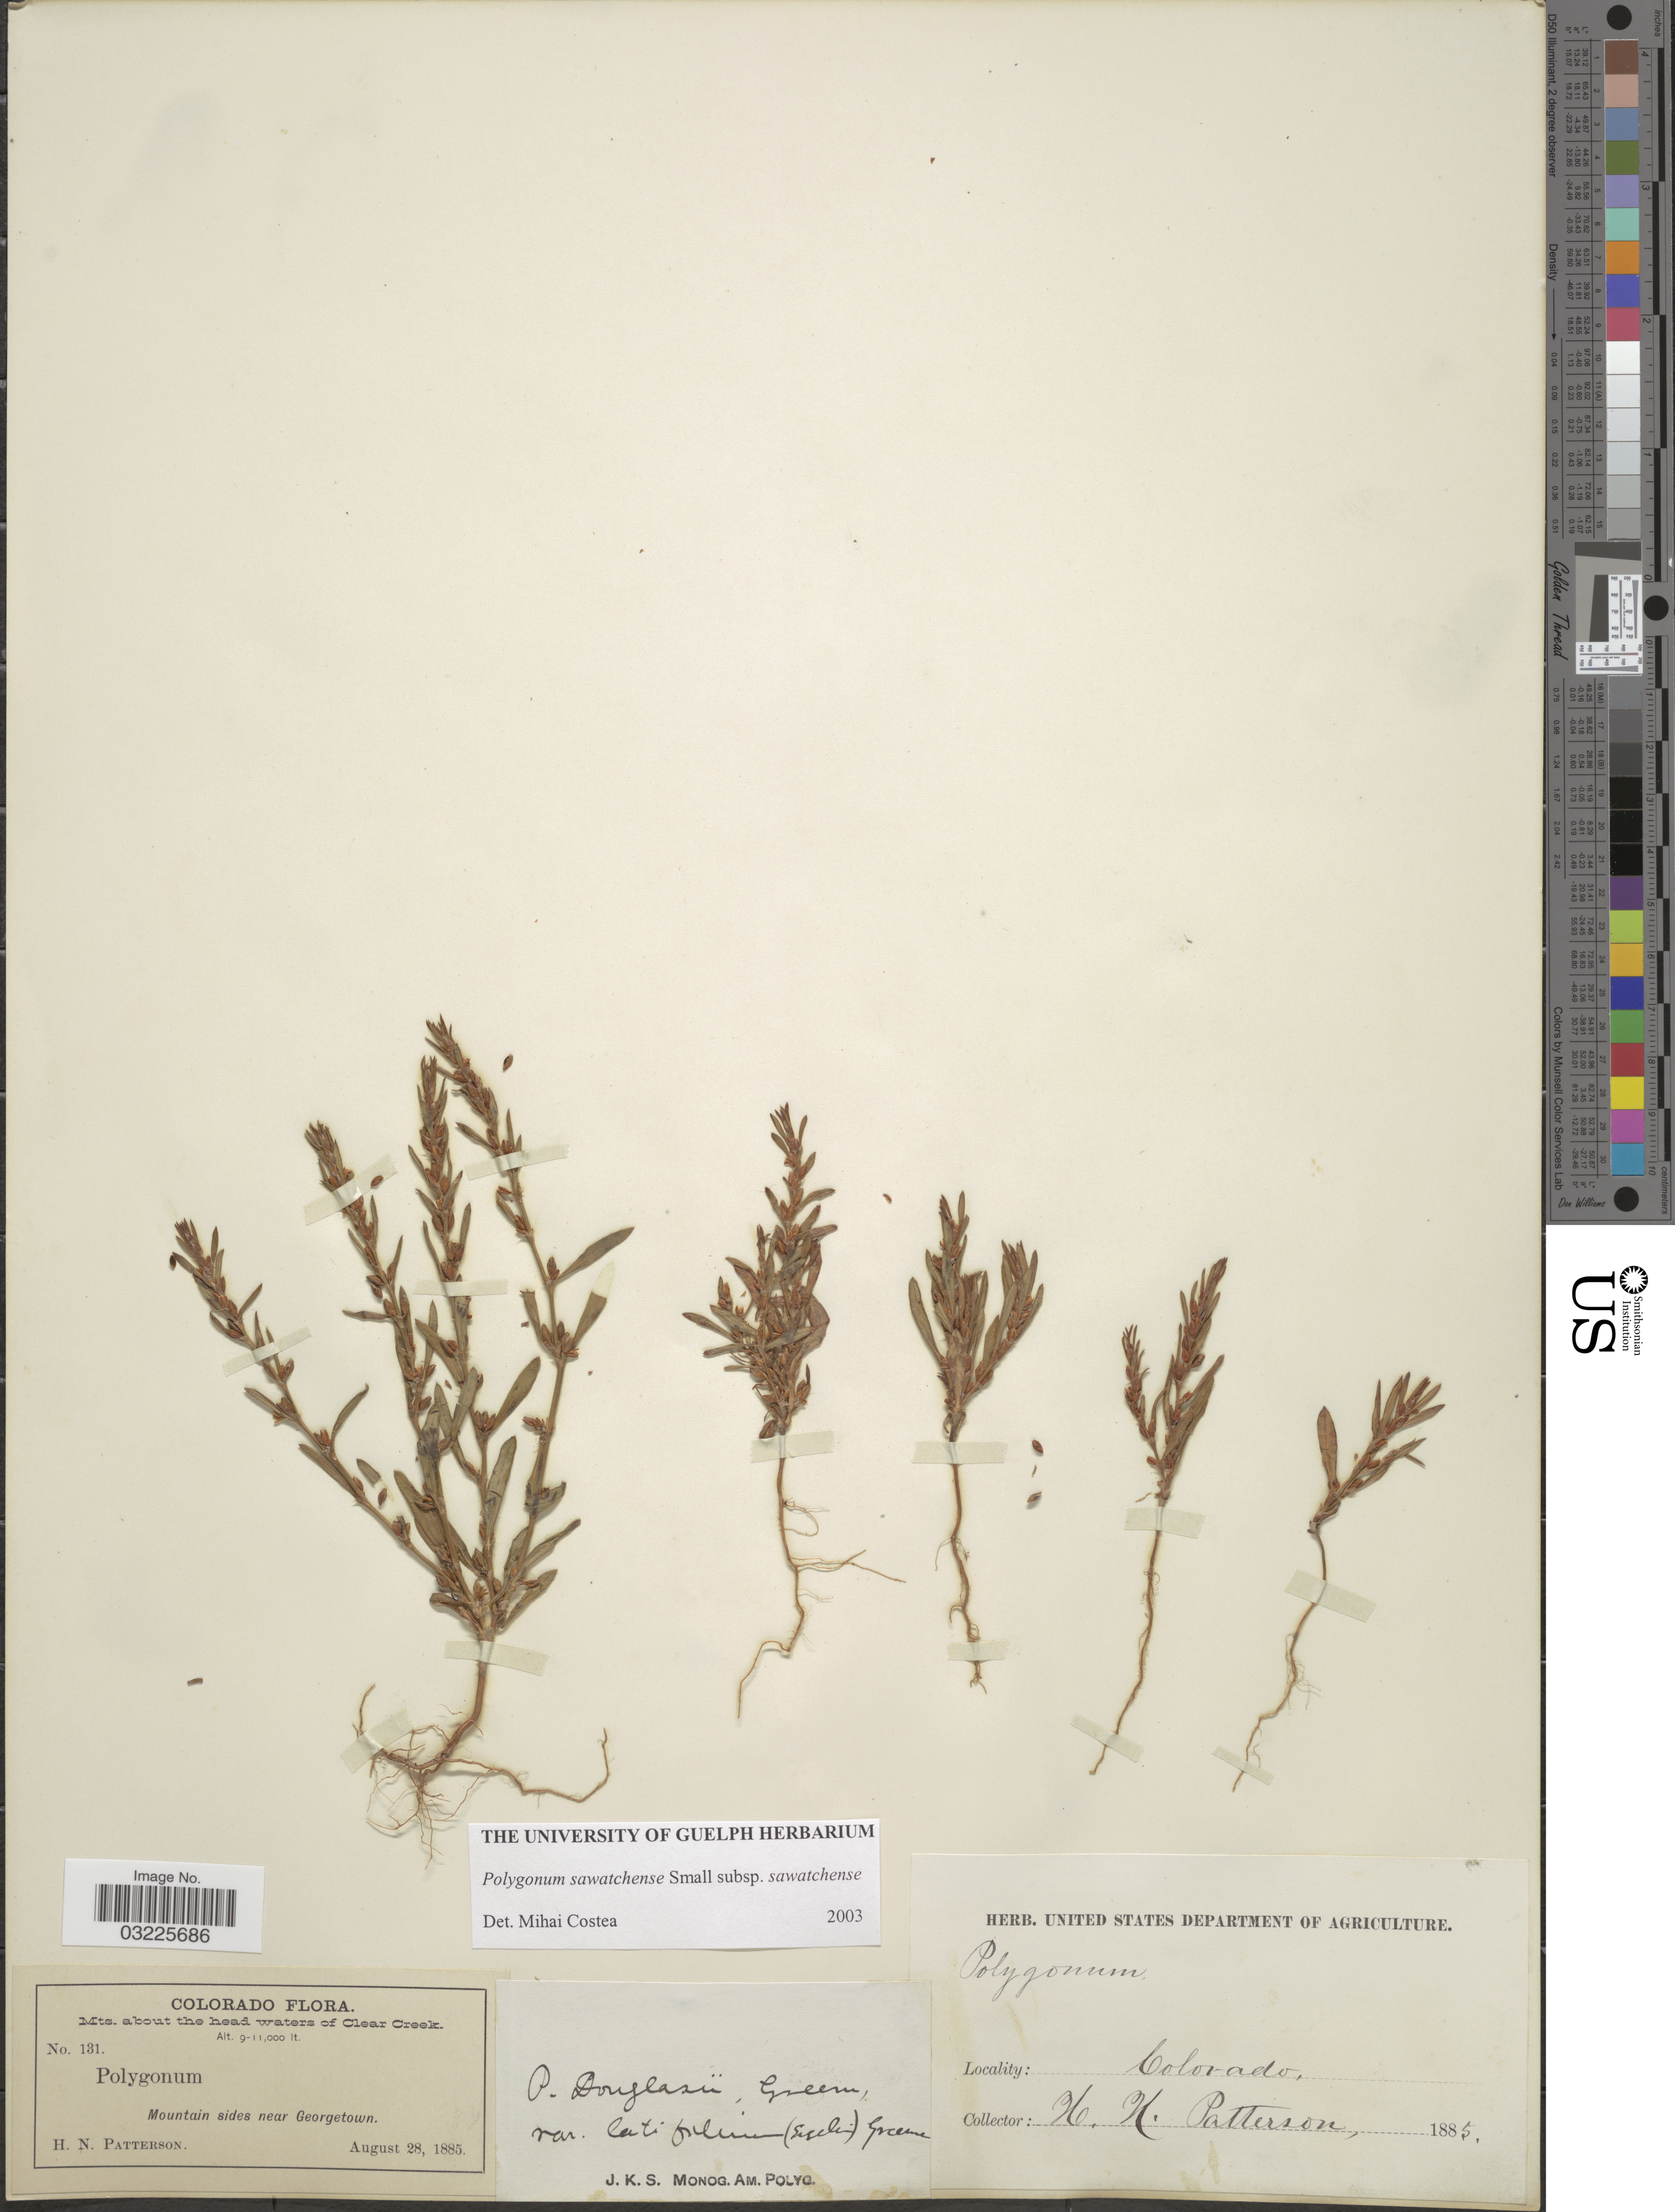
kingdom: Plantae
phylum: Tracheophyta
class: Magnoliopsida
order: Caryophyllales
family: Polygonaceae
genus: Polygonum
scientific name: Polygonum sawatchense subsp. sawatchense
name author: Small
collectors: H. N. Patterson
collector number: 131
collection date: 1885-08-28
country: United States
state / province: Colorado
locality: Mts. about the head waters of Clear Creek. Mountain sides near Georgetown.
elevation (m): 2743